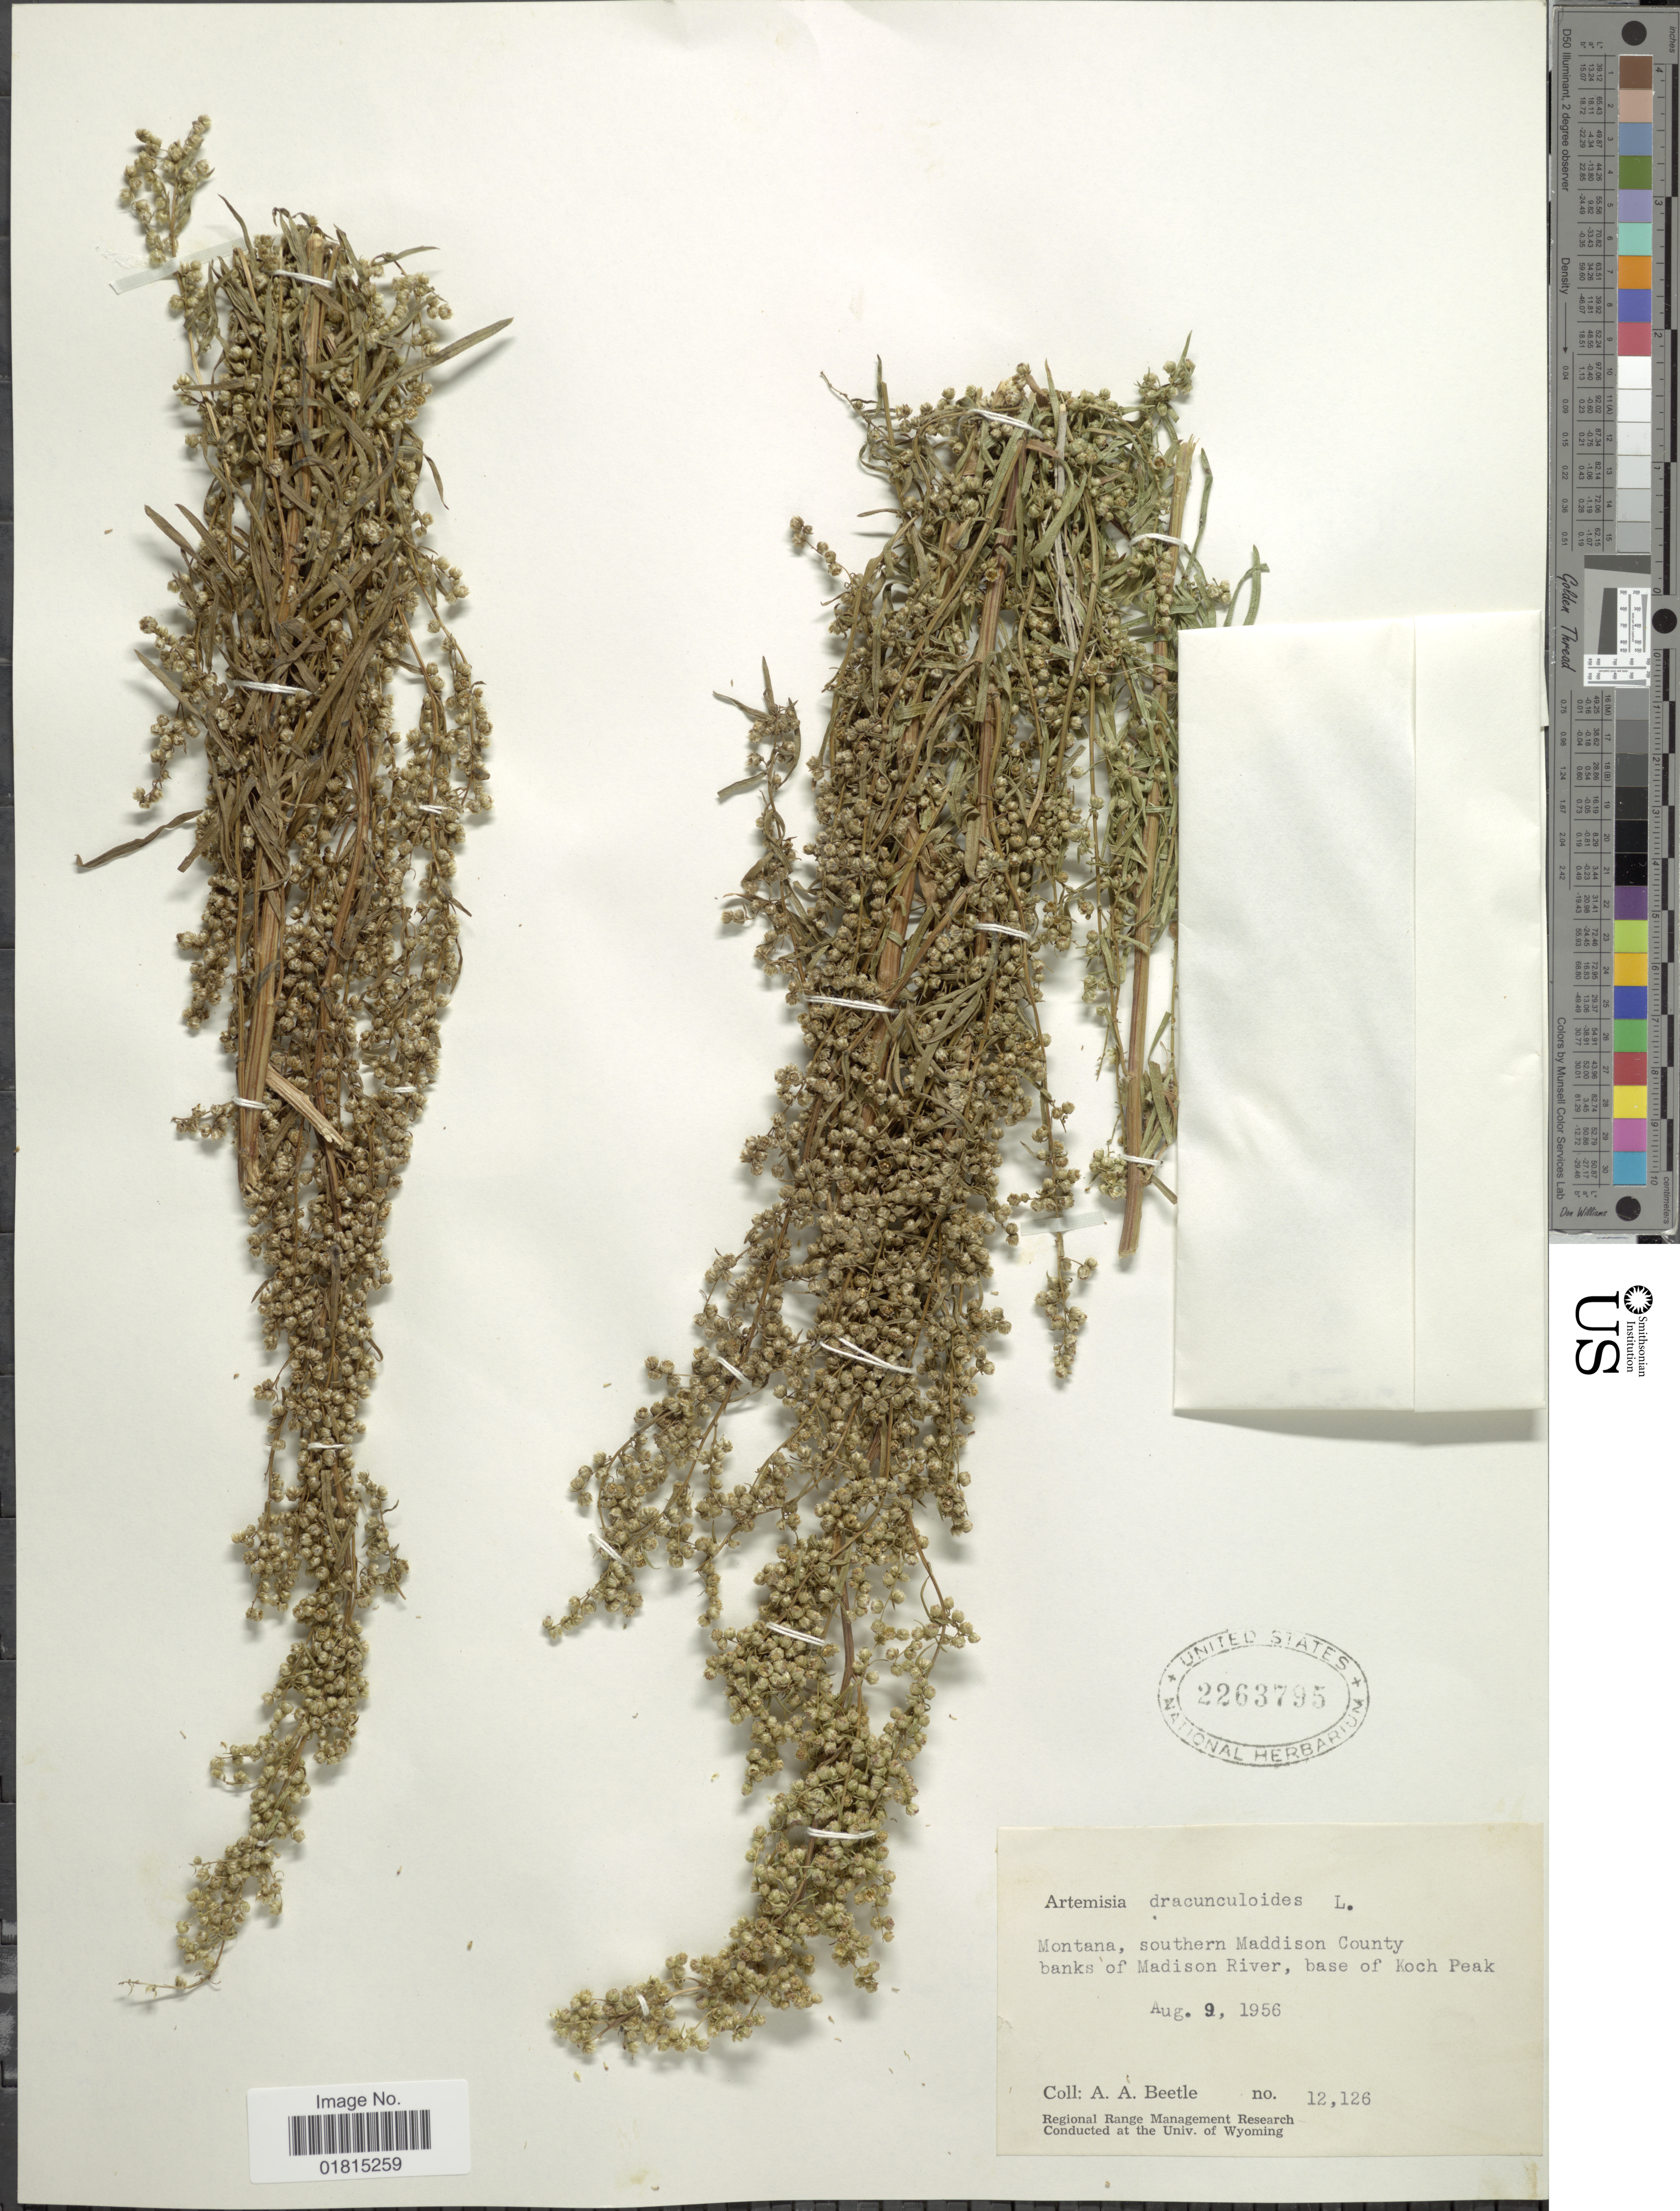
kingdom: Plantae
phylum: Tracheophyta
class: Magnoliopsida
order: Asterales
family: Asteraceae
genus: Artemisia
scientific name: Artemisia dracunculoides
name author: Pursh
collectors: A. A. Beetle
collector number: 12126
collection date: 1956-08-09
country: United States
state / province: Montana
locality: Montana, southern Maddison County banks of Madison River, base of Koch Peak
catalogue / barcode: US 2263795